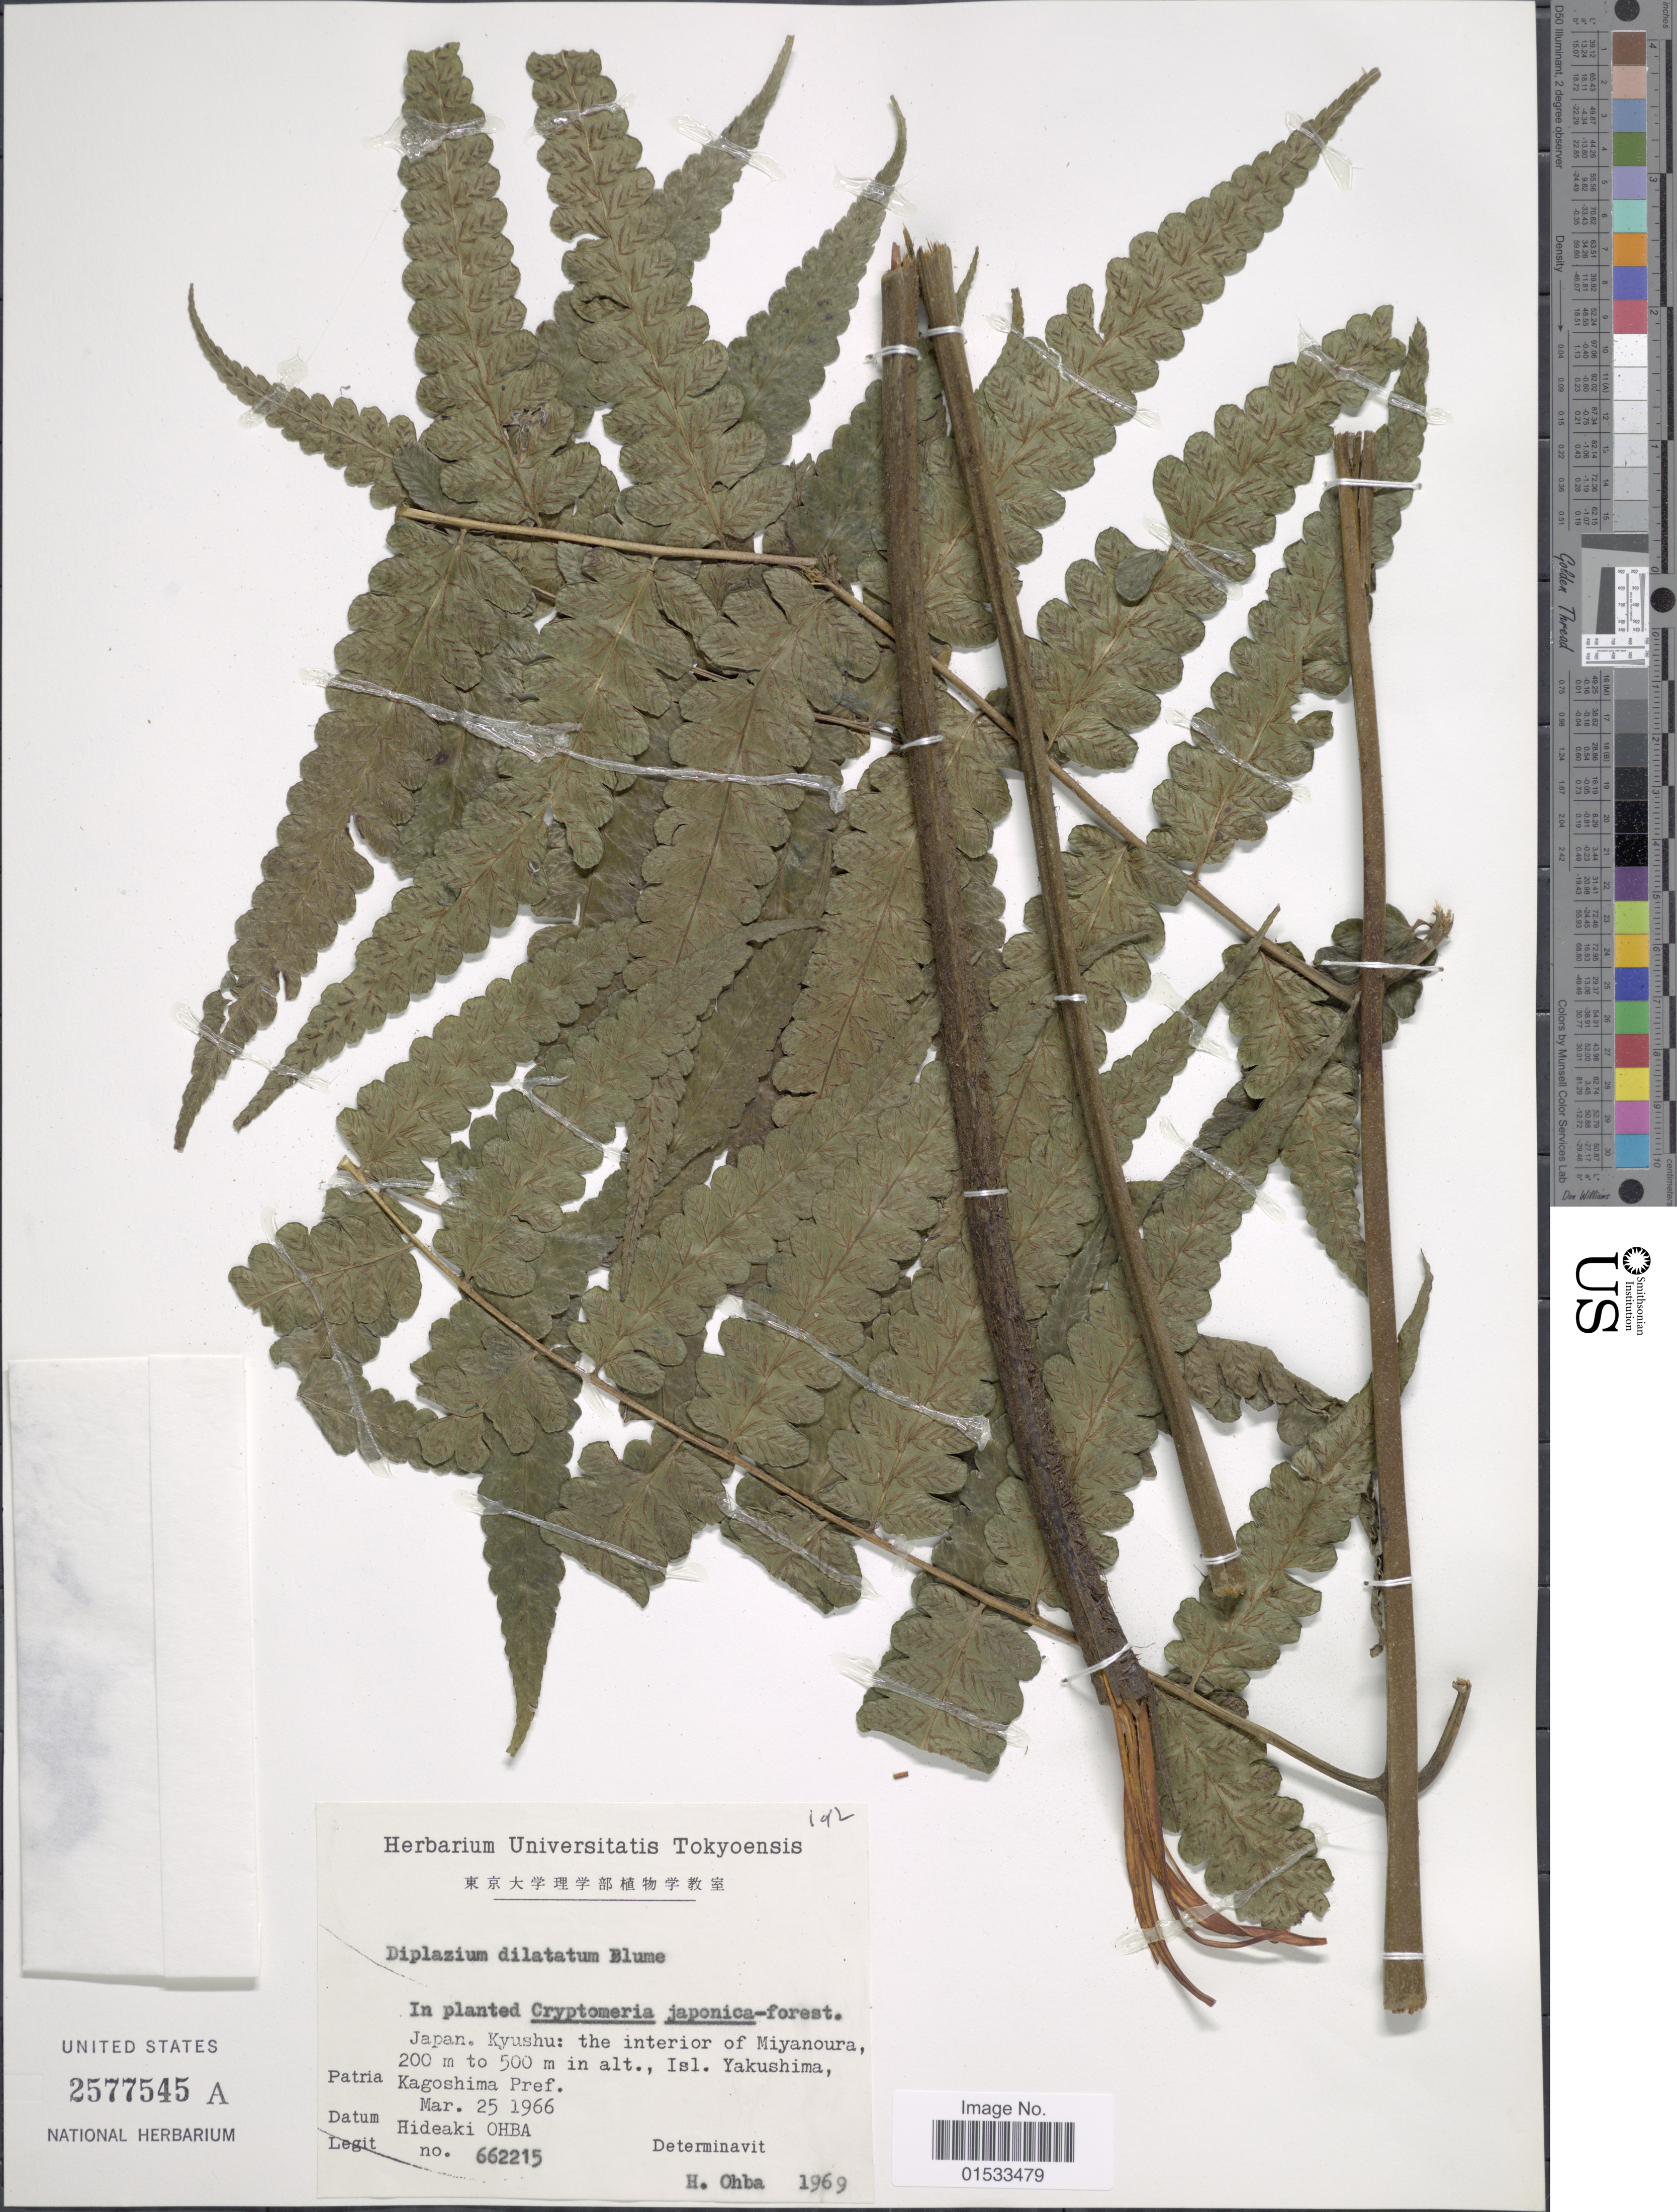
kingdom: Plantae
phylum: Tracheophyta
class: Polypodiopsida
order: Polypodiales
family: Athyriaceae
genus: Diplazium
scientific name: Diplazium dilatatum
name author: Blume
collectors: H. Ohba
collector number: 662215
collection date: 1969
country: Japan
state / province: Kagosima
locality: Kyushu: interior of Miyanoura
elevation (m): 200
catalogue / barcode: US 2577545A